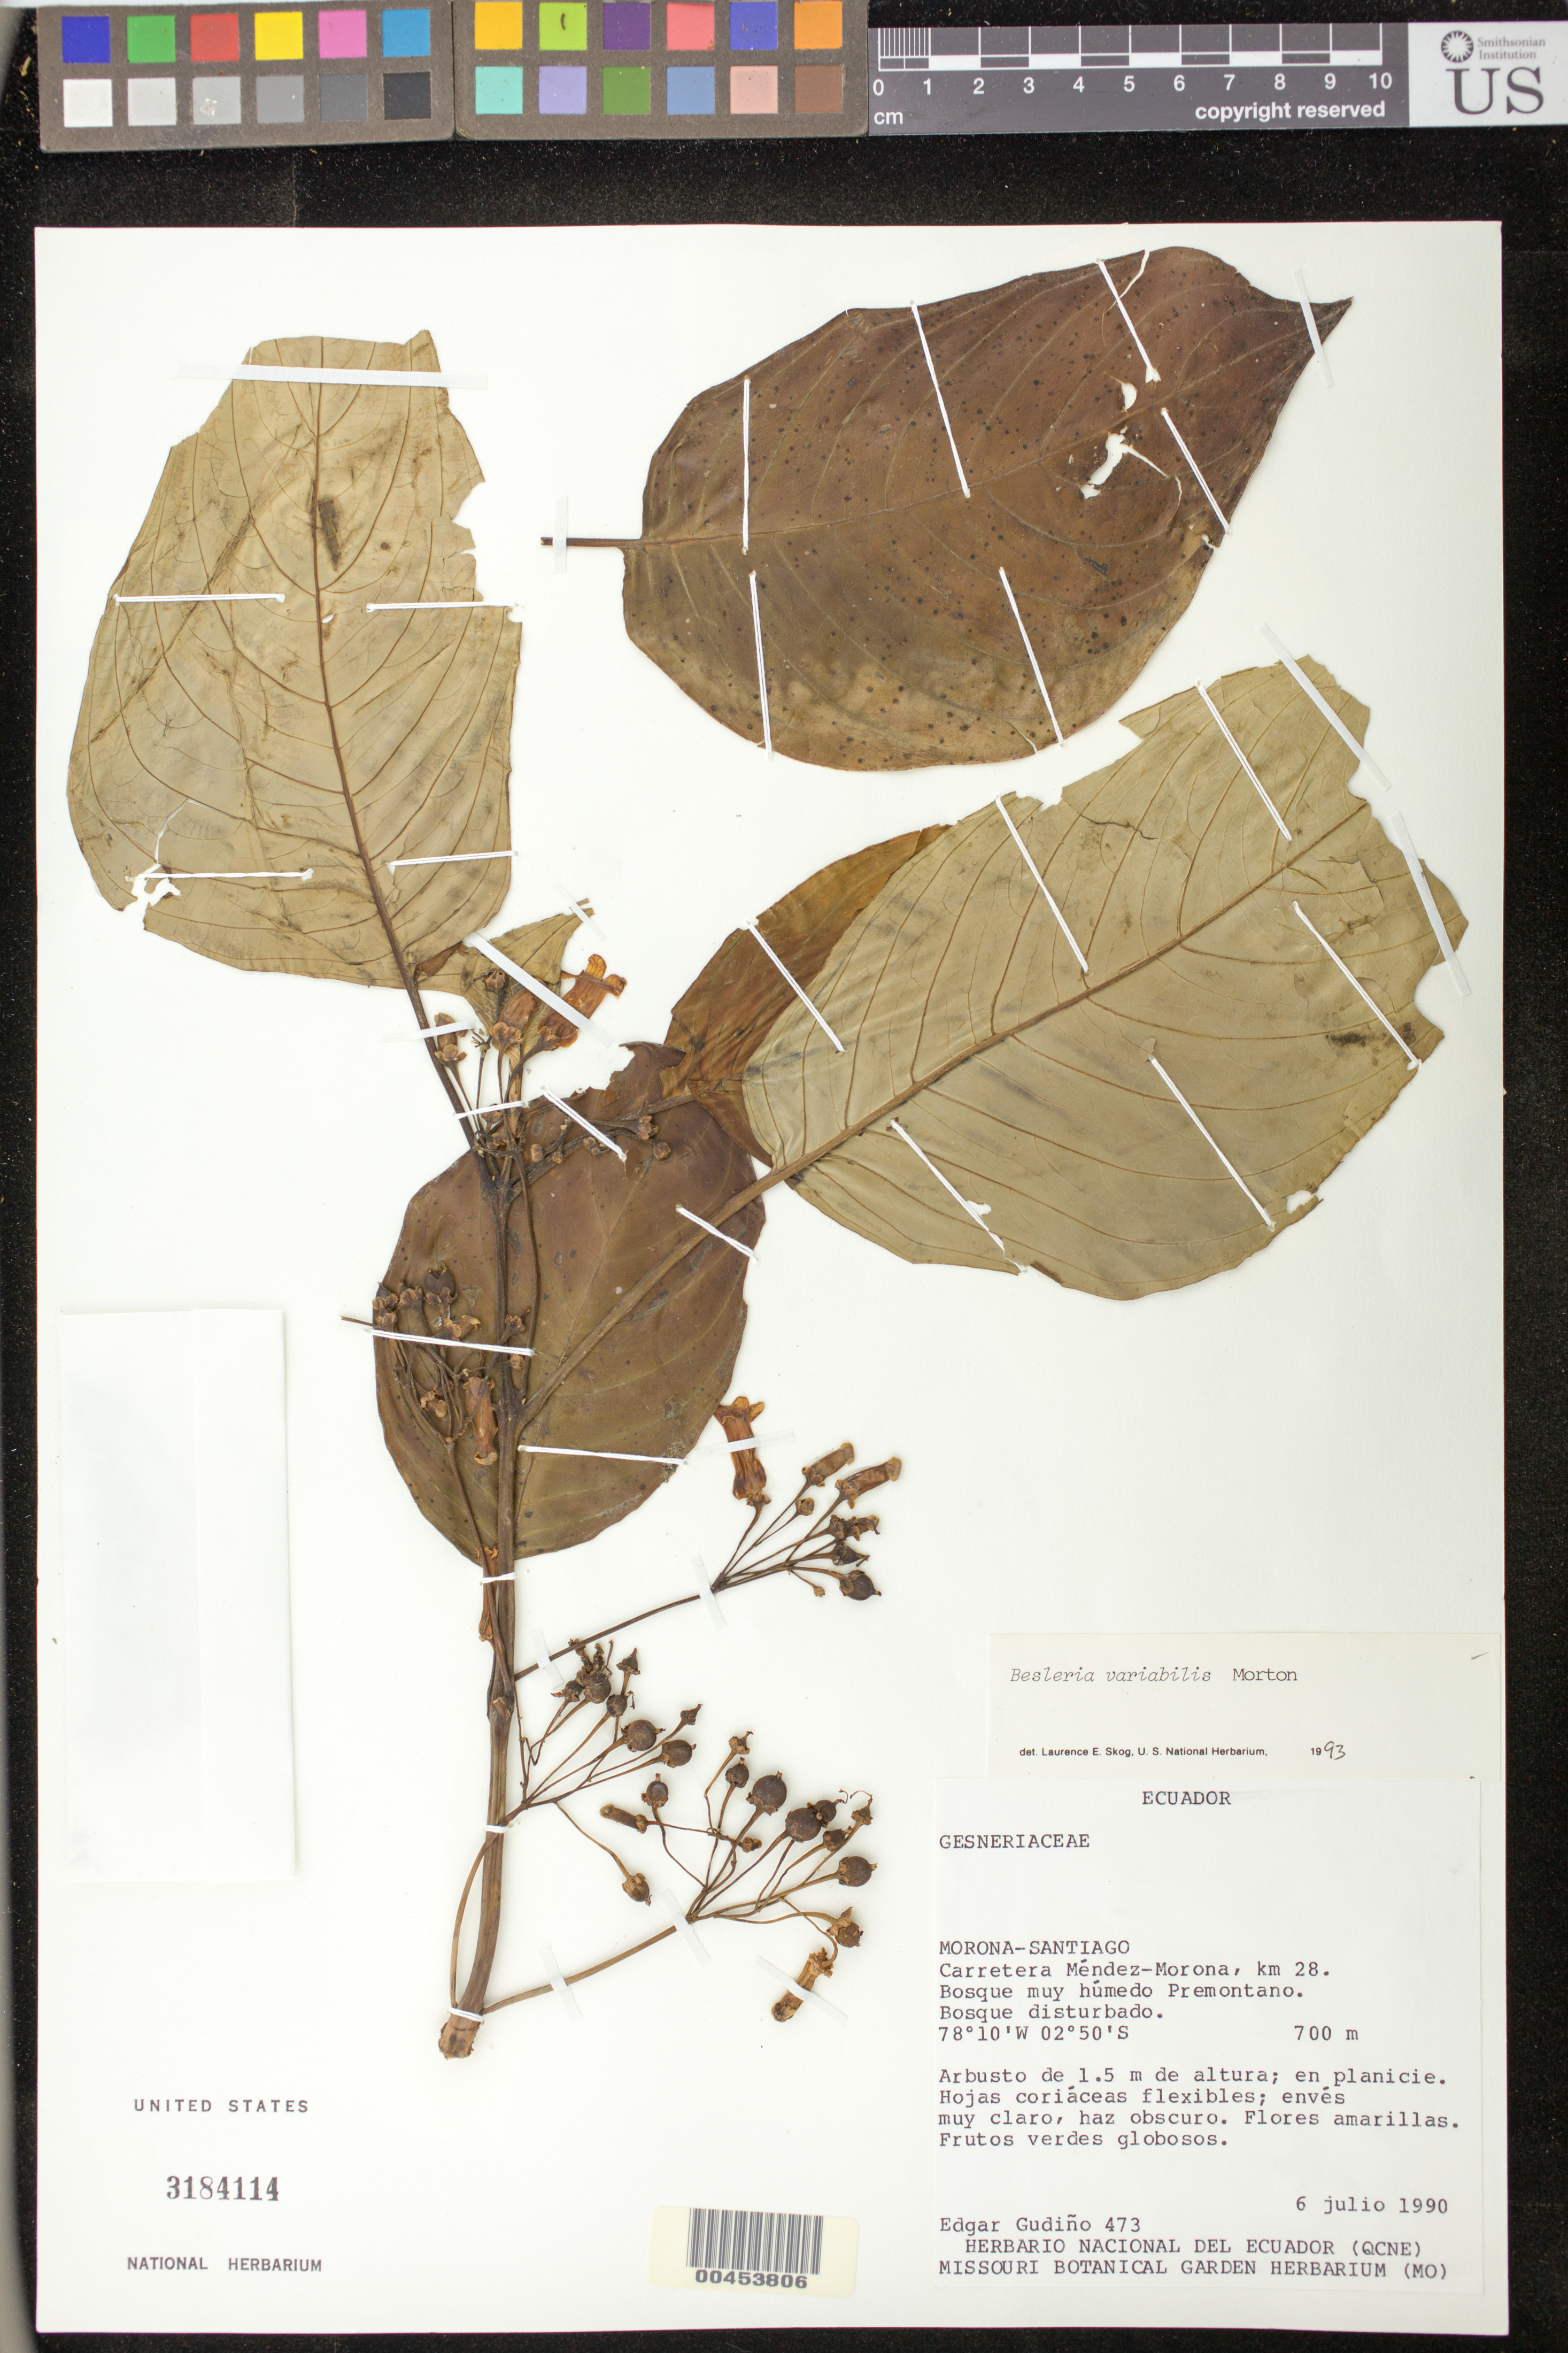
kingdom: Plantae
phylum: Tracheophyta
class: Magnoliopsida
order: Lamiales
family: Gesneriaceae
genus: Besleria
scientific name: Besleria variabilis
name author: C.V. Morton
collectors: E. Gudiño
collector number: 473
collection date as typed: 06 Jul 1990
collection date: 1990-07-06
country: Ecuador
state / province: Morona-Santiago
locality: Carretera Mendez-Morona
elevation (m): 700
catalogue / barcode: US 3184114